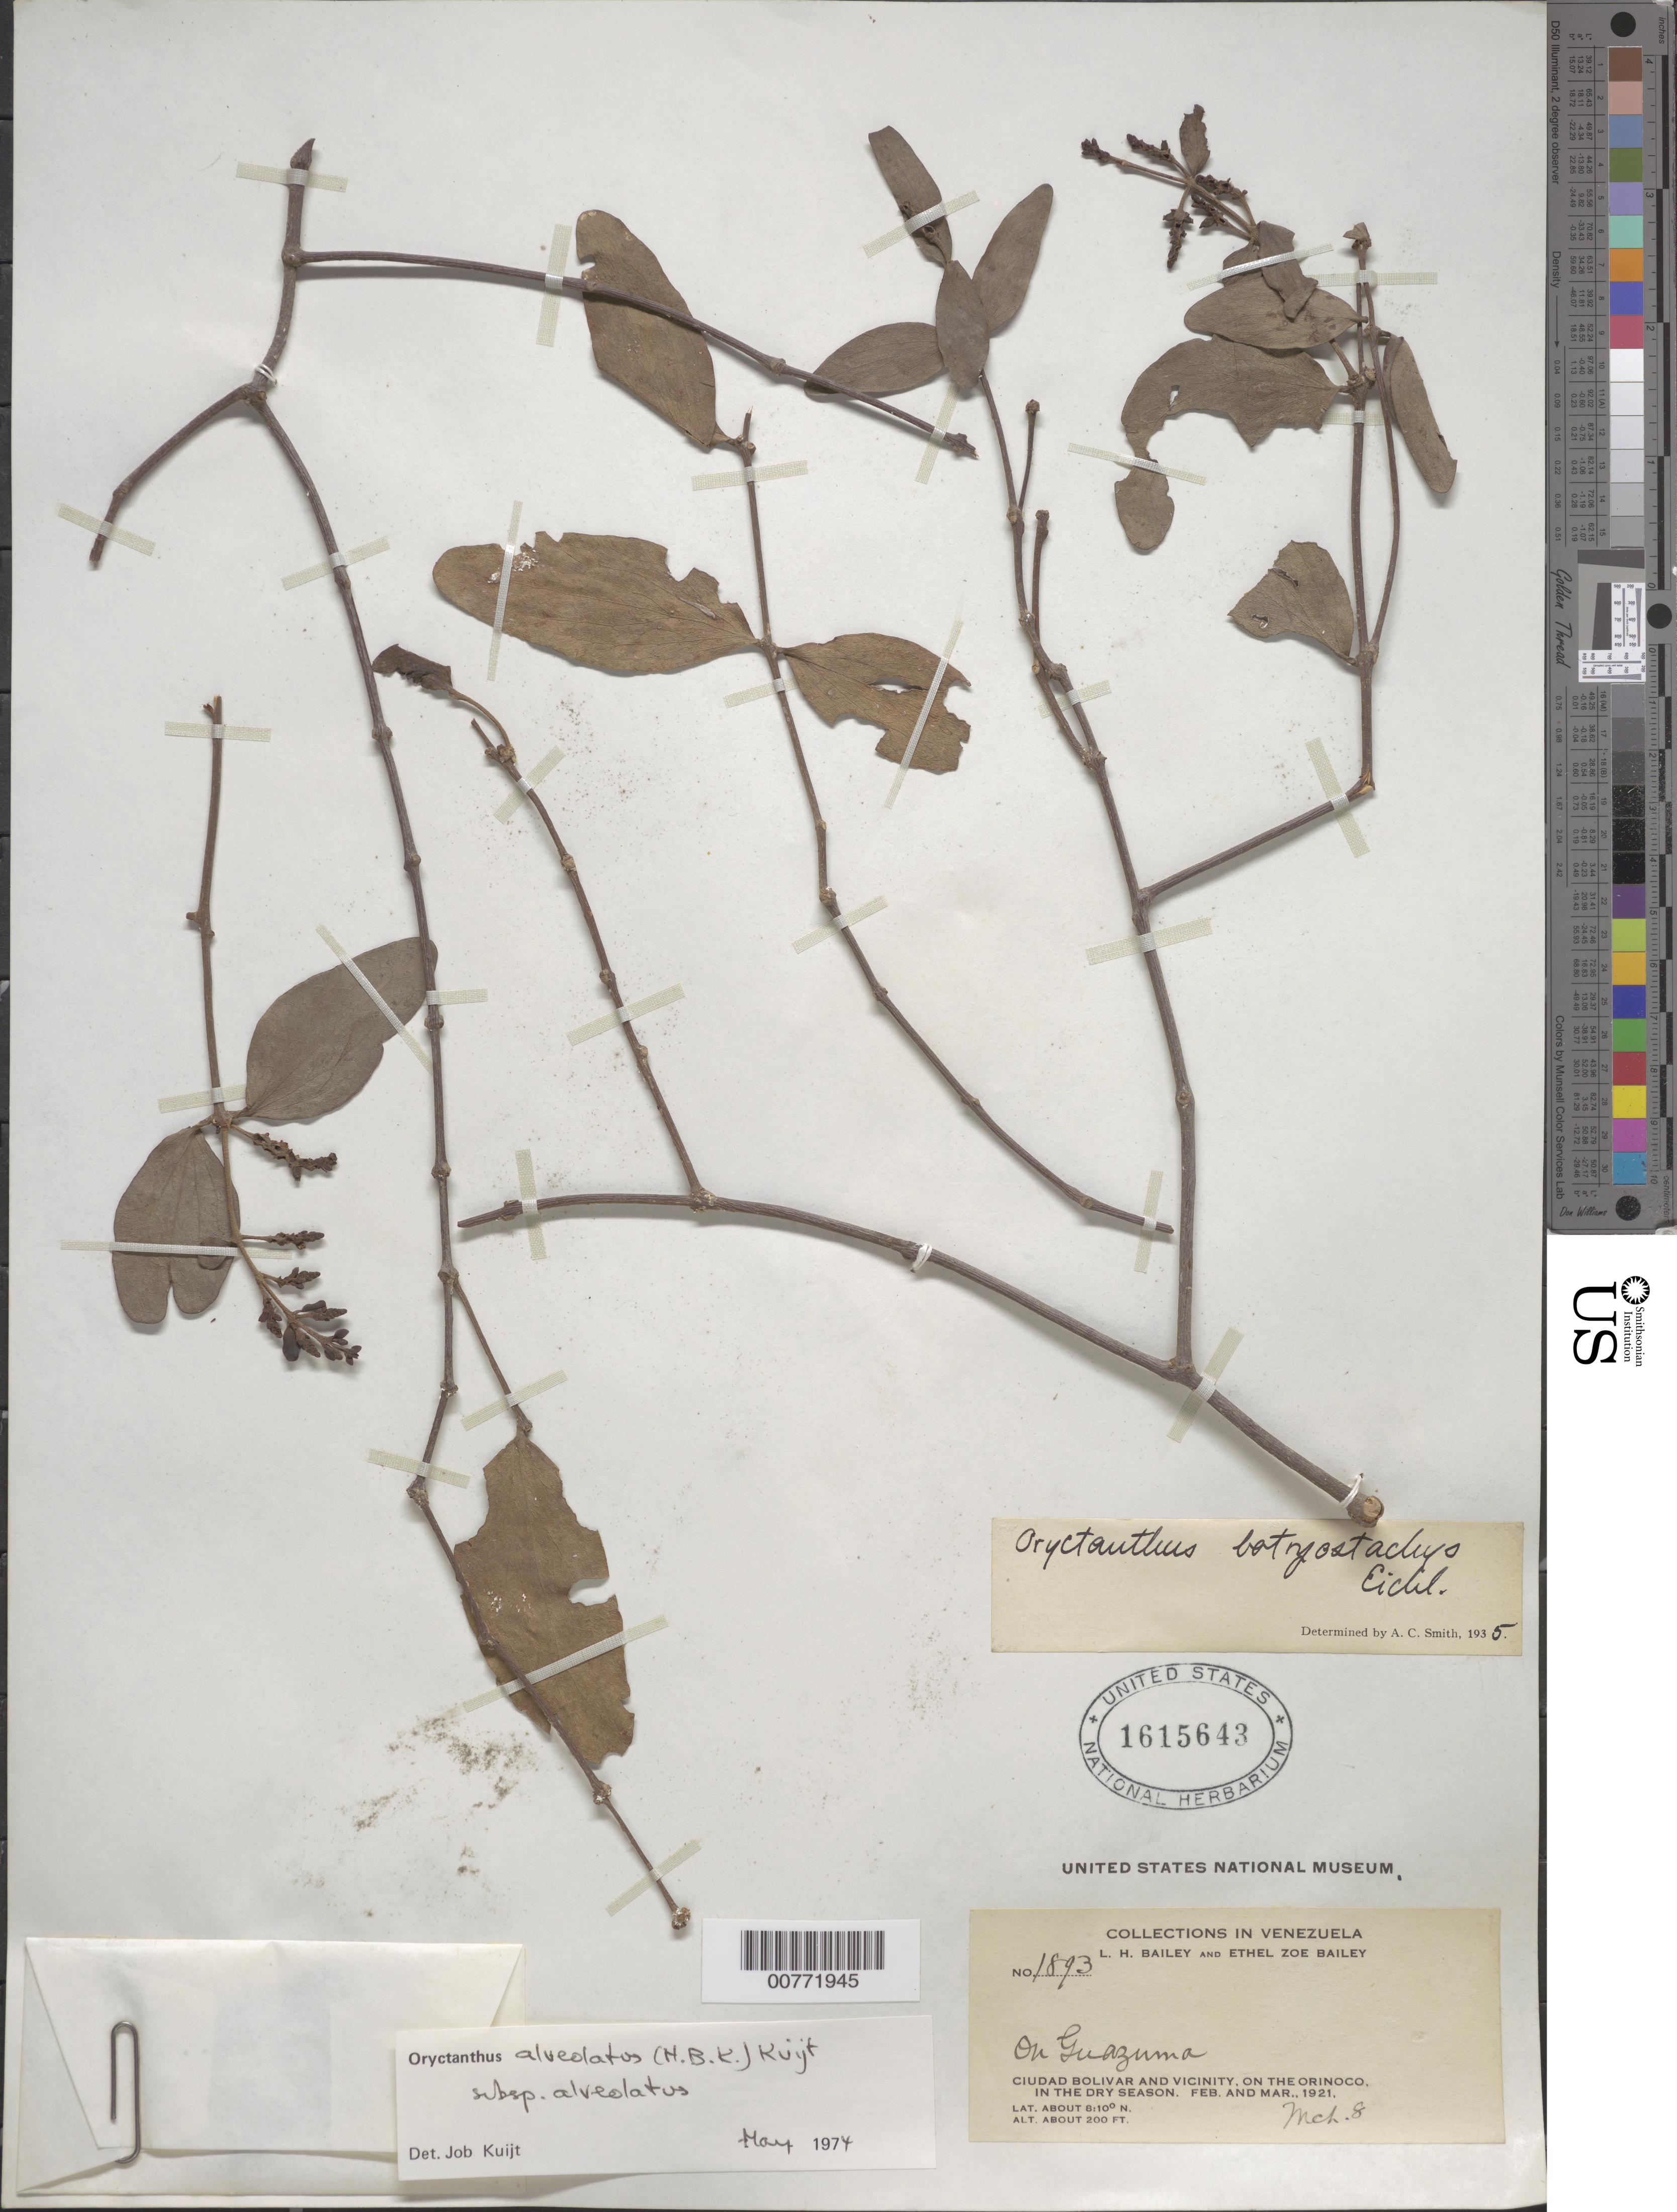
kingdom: Plantae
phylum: Tracheophyta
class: Magnoliopsida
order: Santalales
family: Loranthaceae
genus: Oryctanthus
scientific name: Oryctanthus alveolatus subsp. alveolatus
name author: (Kunth) Kuijt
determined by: Kuijt, Job, (CANADA)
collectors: L. H. Bailey & E. Z. Bailey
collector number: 1893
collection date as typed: Feb-21 and Mar-21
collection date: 1921-02,1921-03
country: Venezuela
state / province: Bolívar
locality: Ciudad Bolívar and vicinity, Orinoco R.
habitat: Dry season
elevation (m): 61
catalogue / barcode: US 1615643